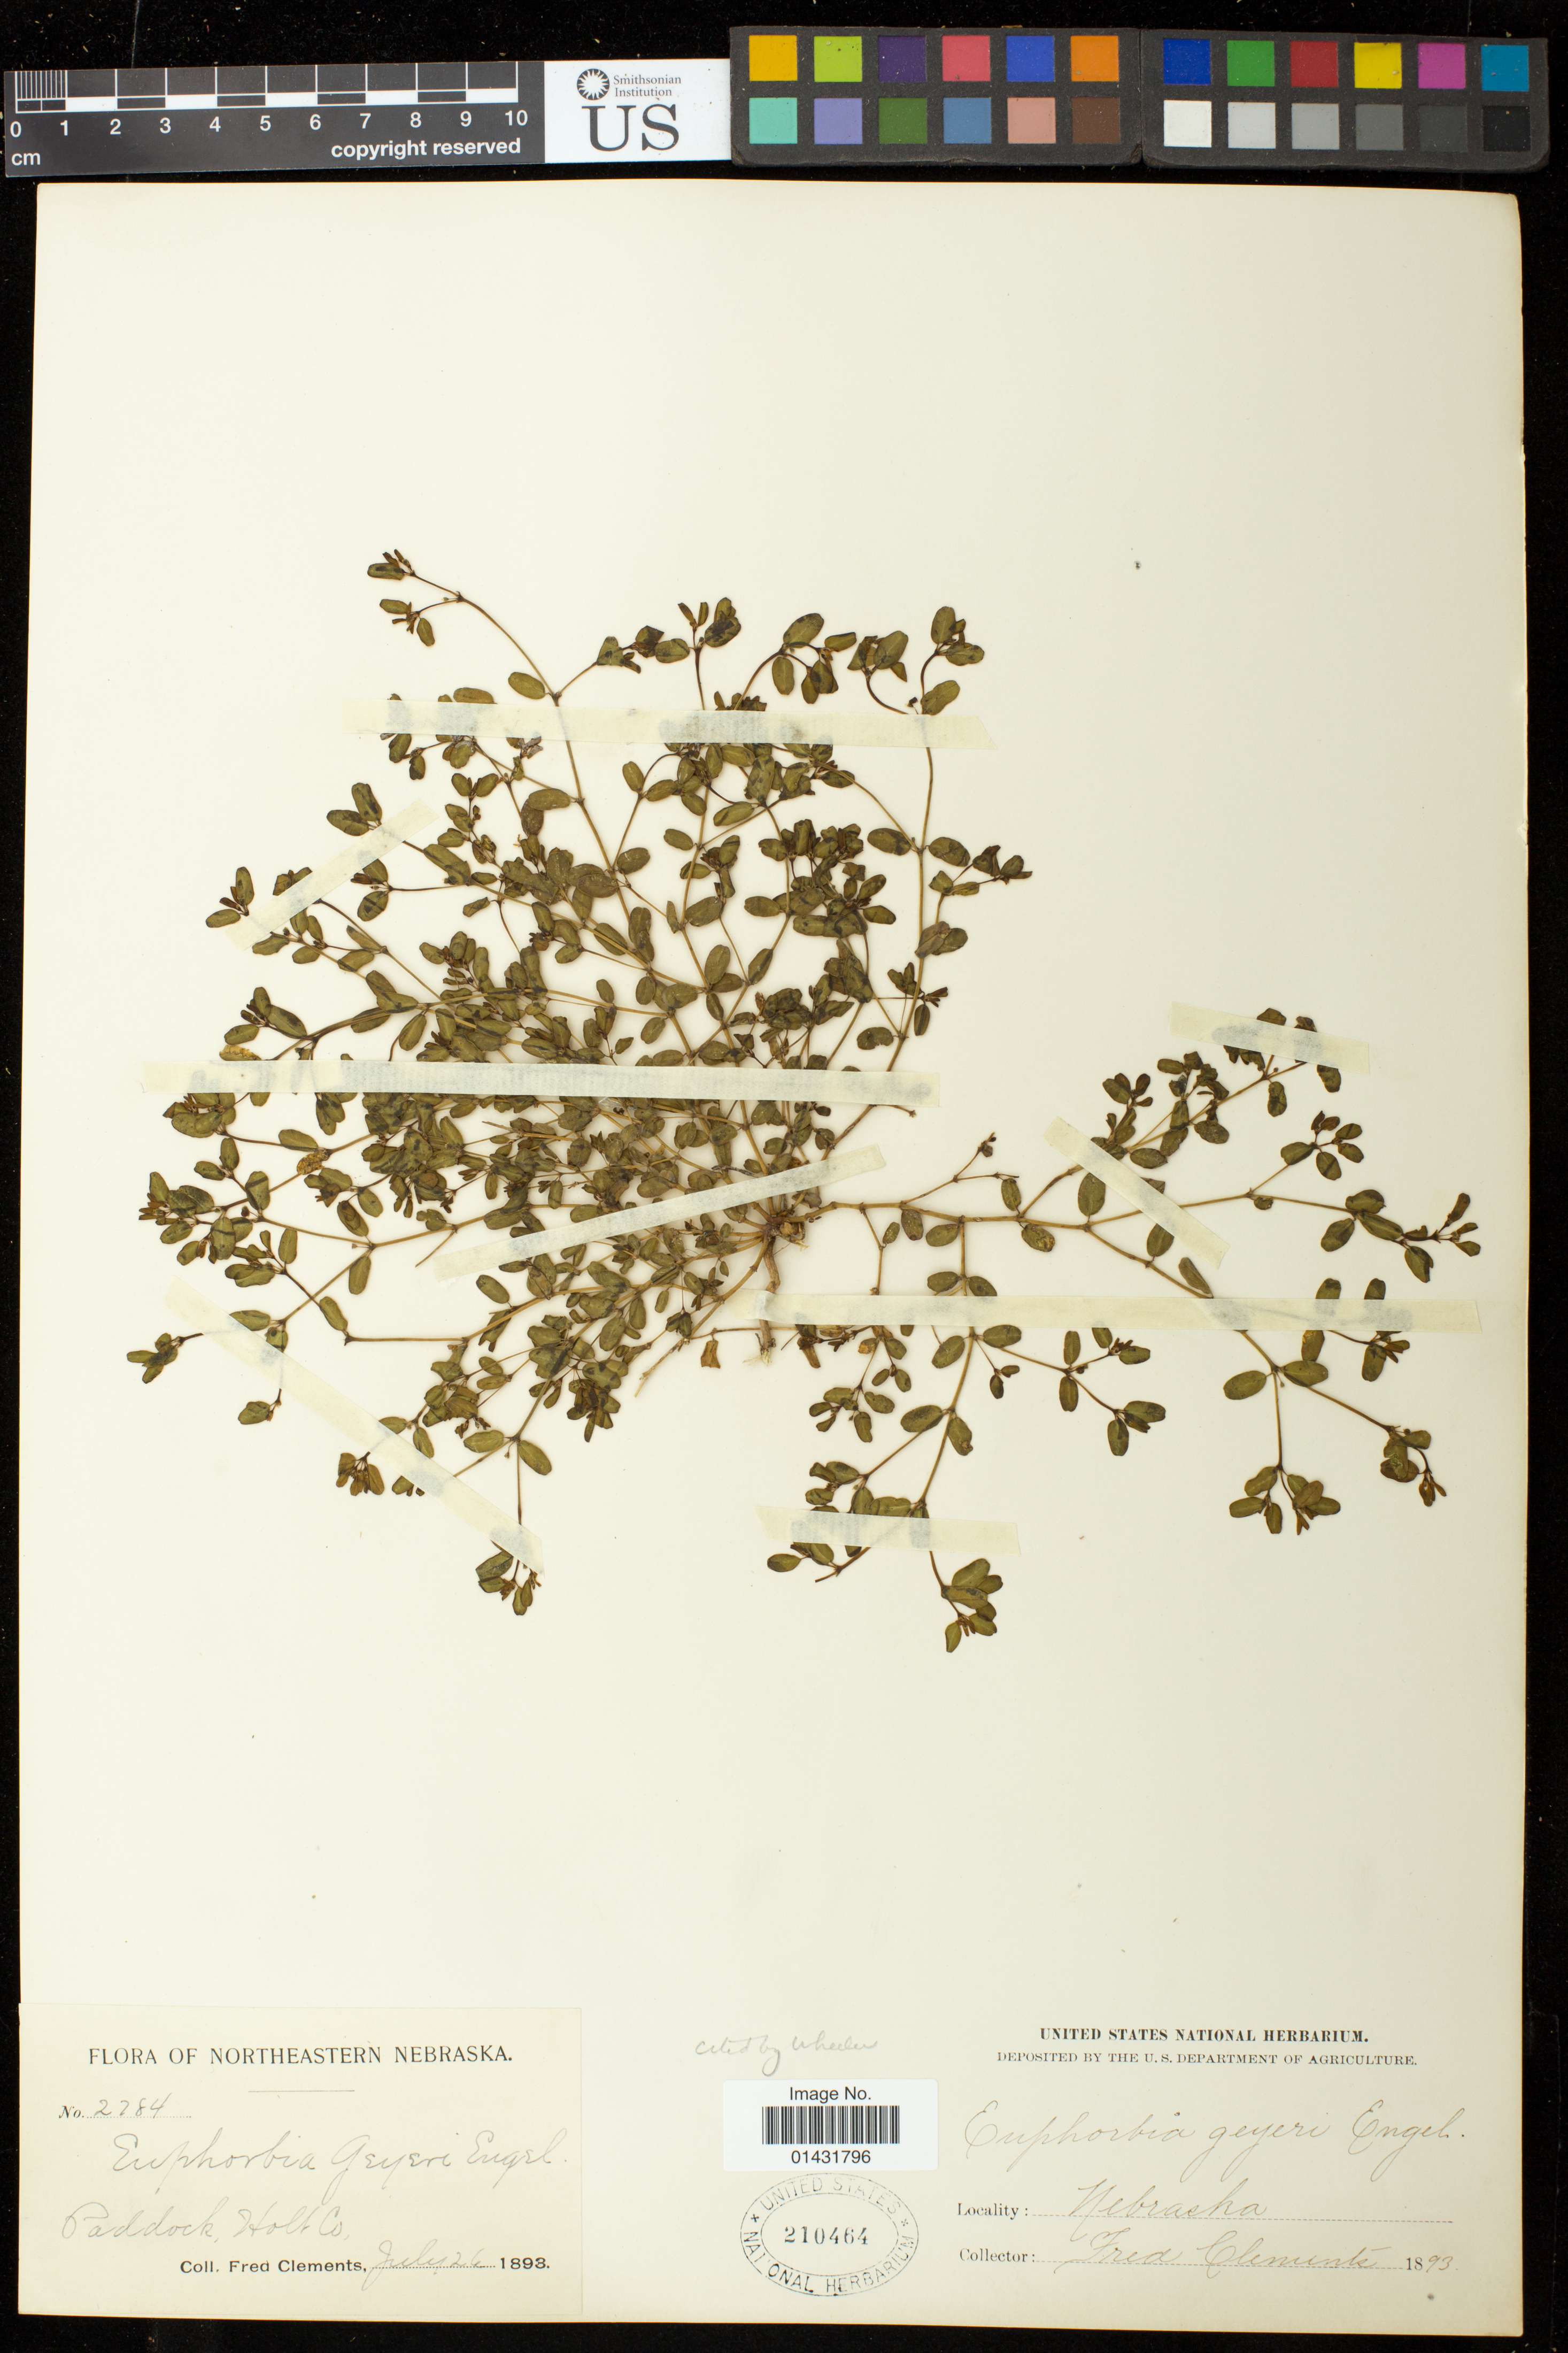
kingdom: Plantae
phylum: Tracheophyta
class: Magnoliopsida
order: Malpighiales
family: Euphorbiaceae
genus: Euphorbia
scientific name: Euphorbia geyeri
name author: Engelm.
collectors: F. Clements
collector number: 2784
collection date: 1893-07-26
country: United States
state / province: Nebraska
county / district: Holt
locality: Paddock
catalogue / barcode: US 210464